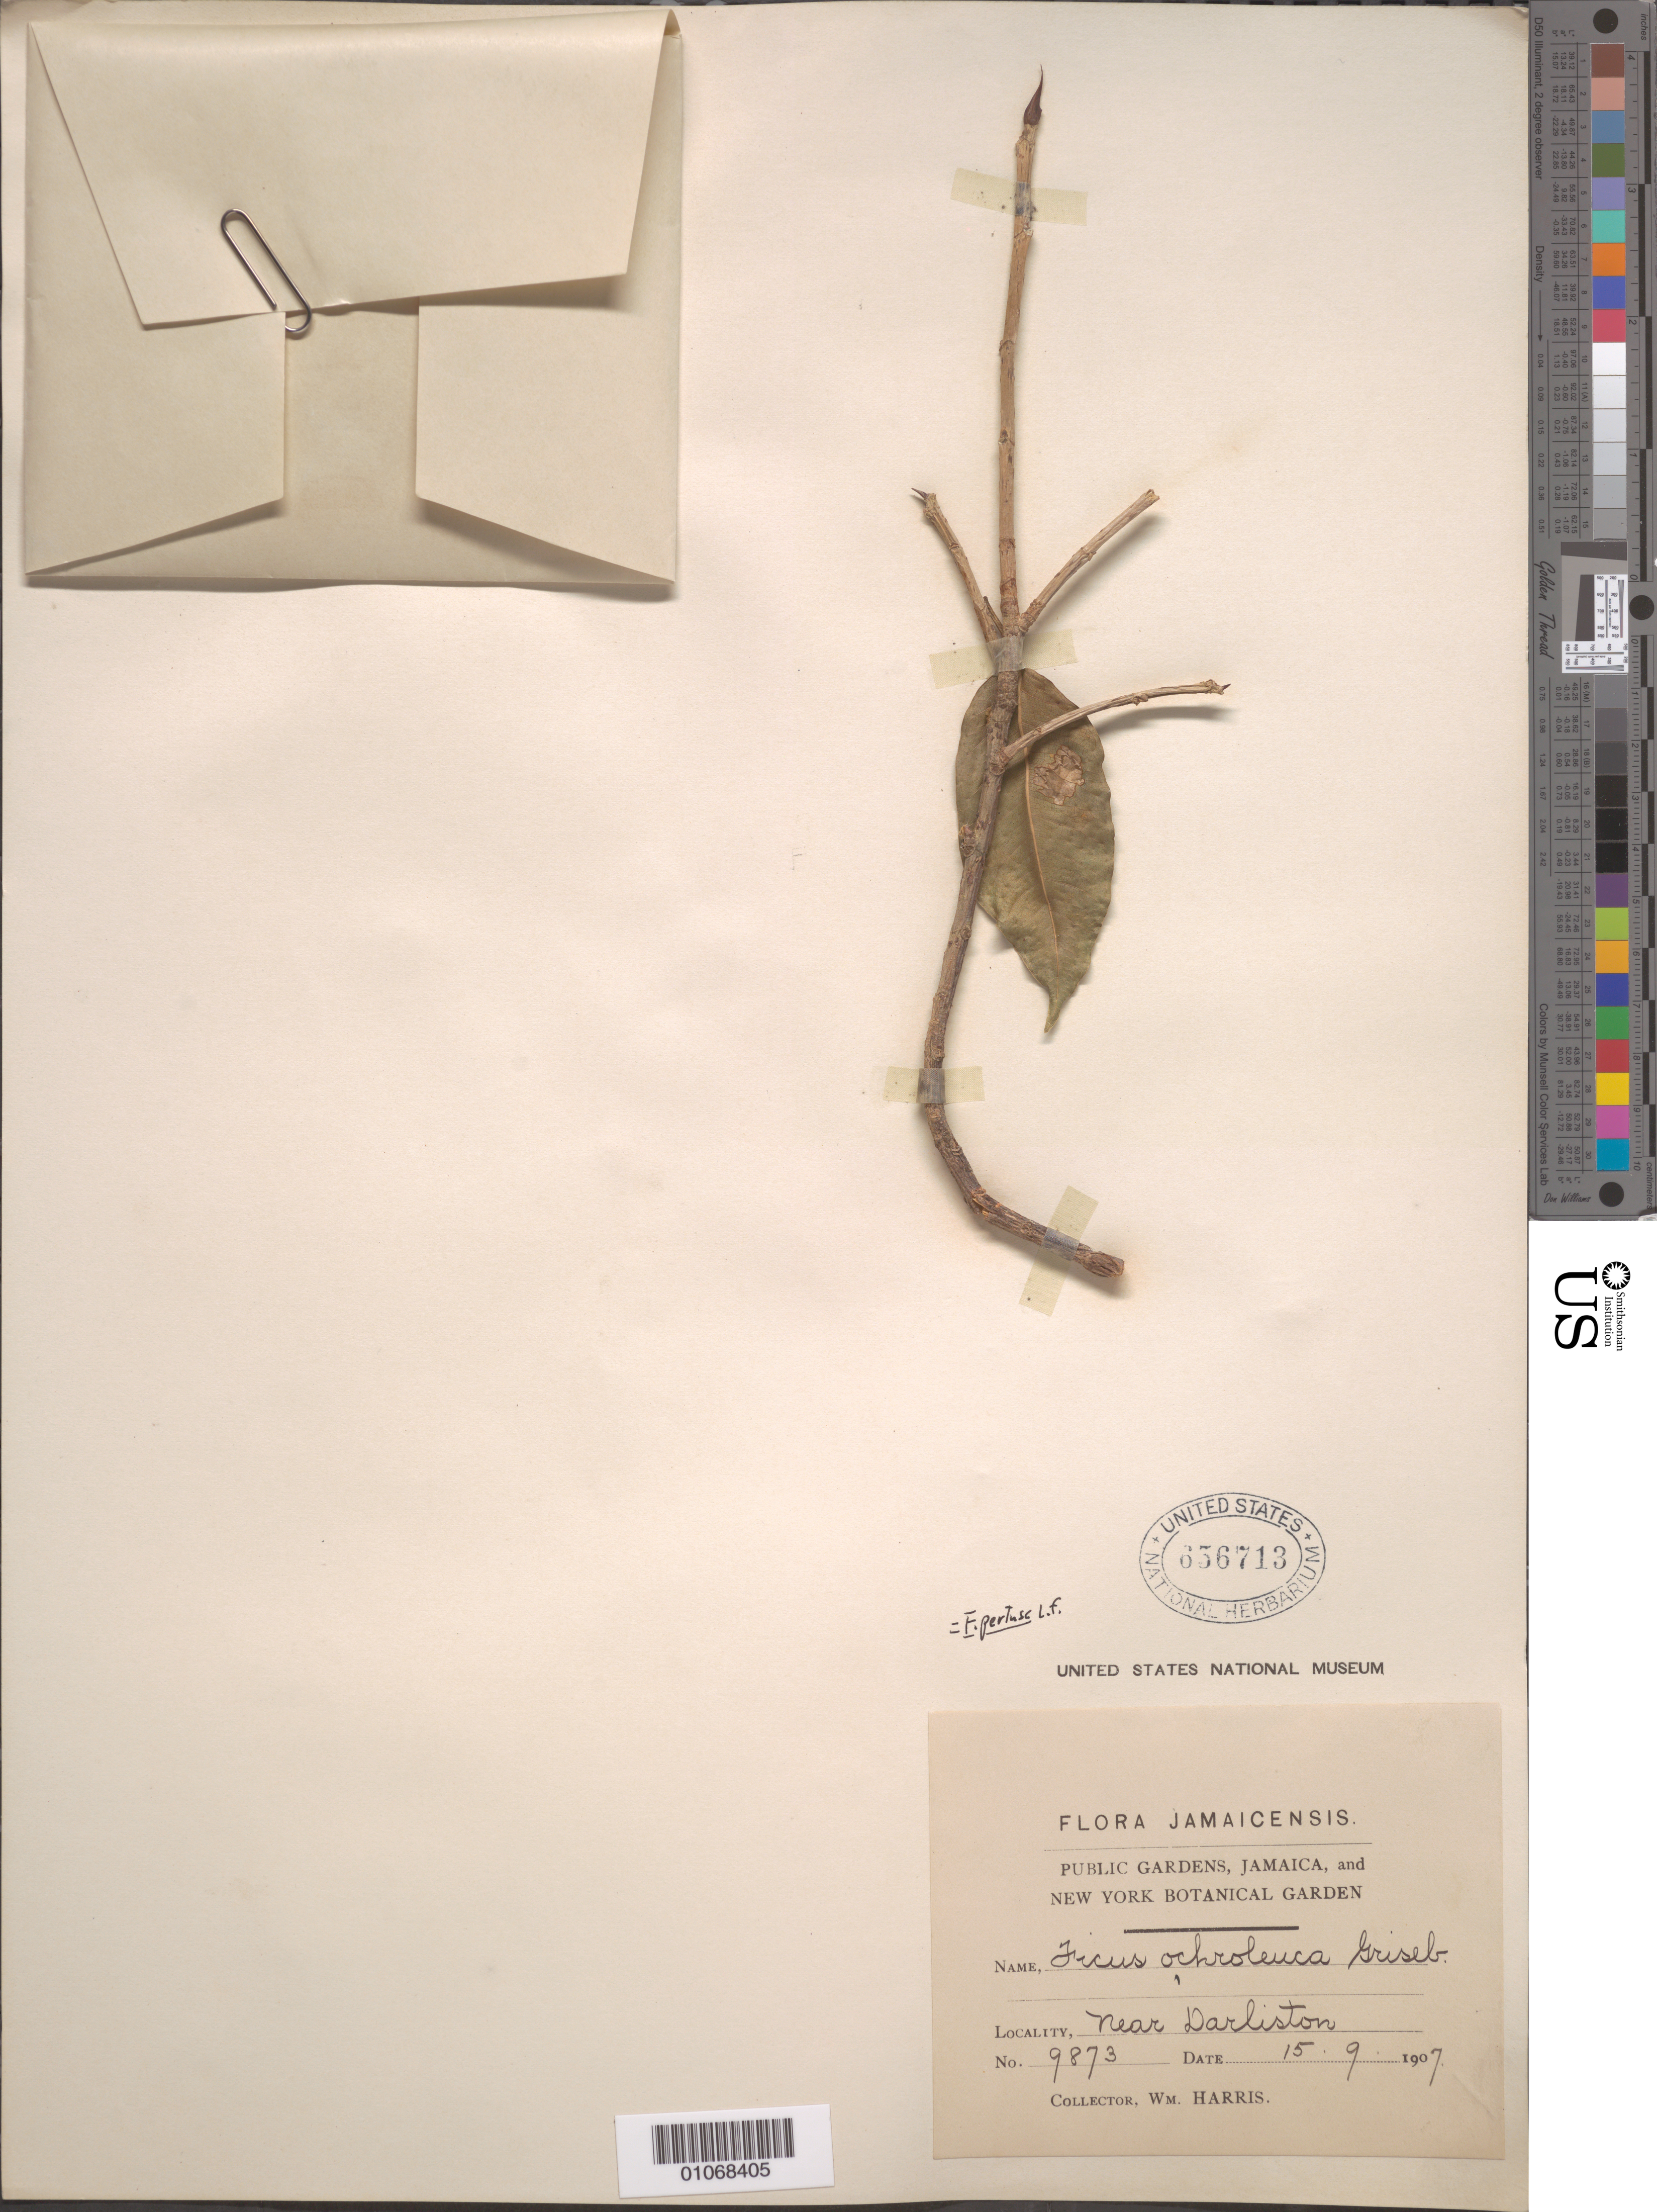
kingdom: Plantae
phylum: Tracheophyta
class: Magnoliopsida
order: Rosales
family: Moraceae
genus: Ficus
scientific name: Ficus perforata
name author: L.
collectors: W. Harris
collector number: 9873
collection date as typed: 15 Sep 1907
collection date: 1907-09-15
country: Jamaica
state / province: Westmoreland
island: Jamaica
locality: Near Darliston.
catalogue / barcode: US 656713